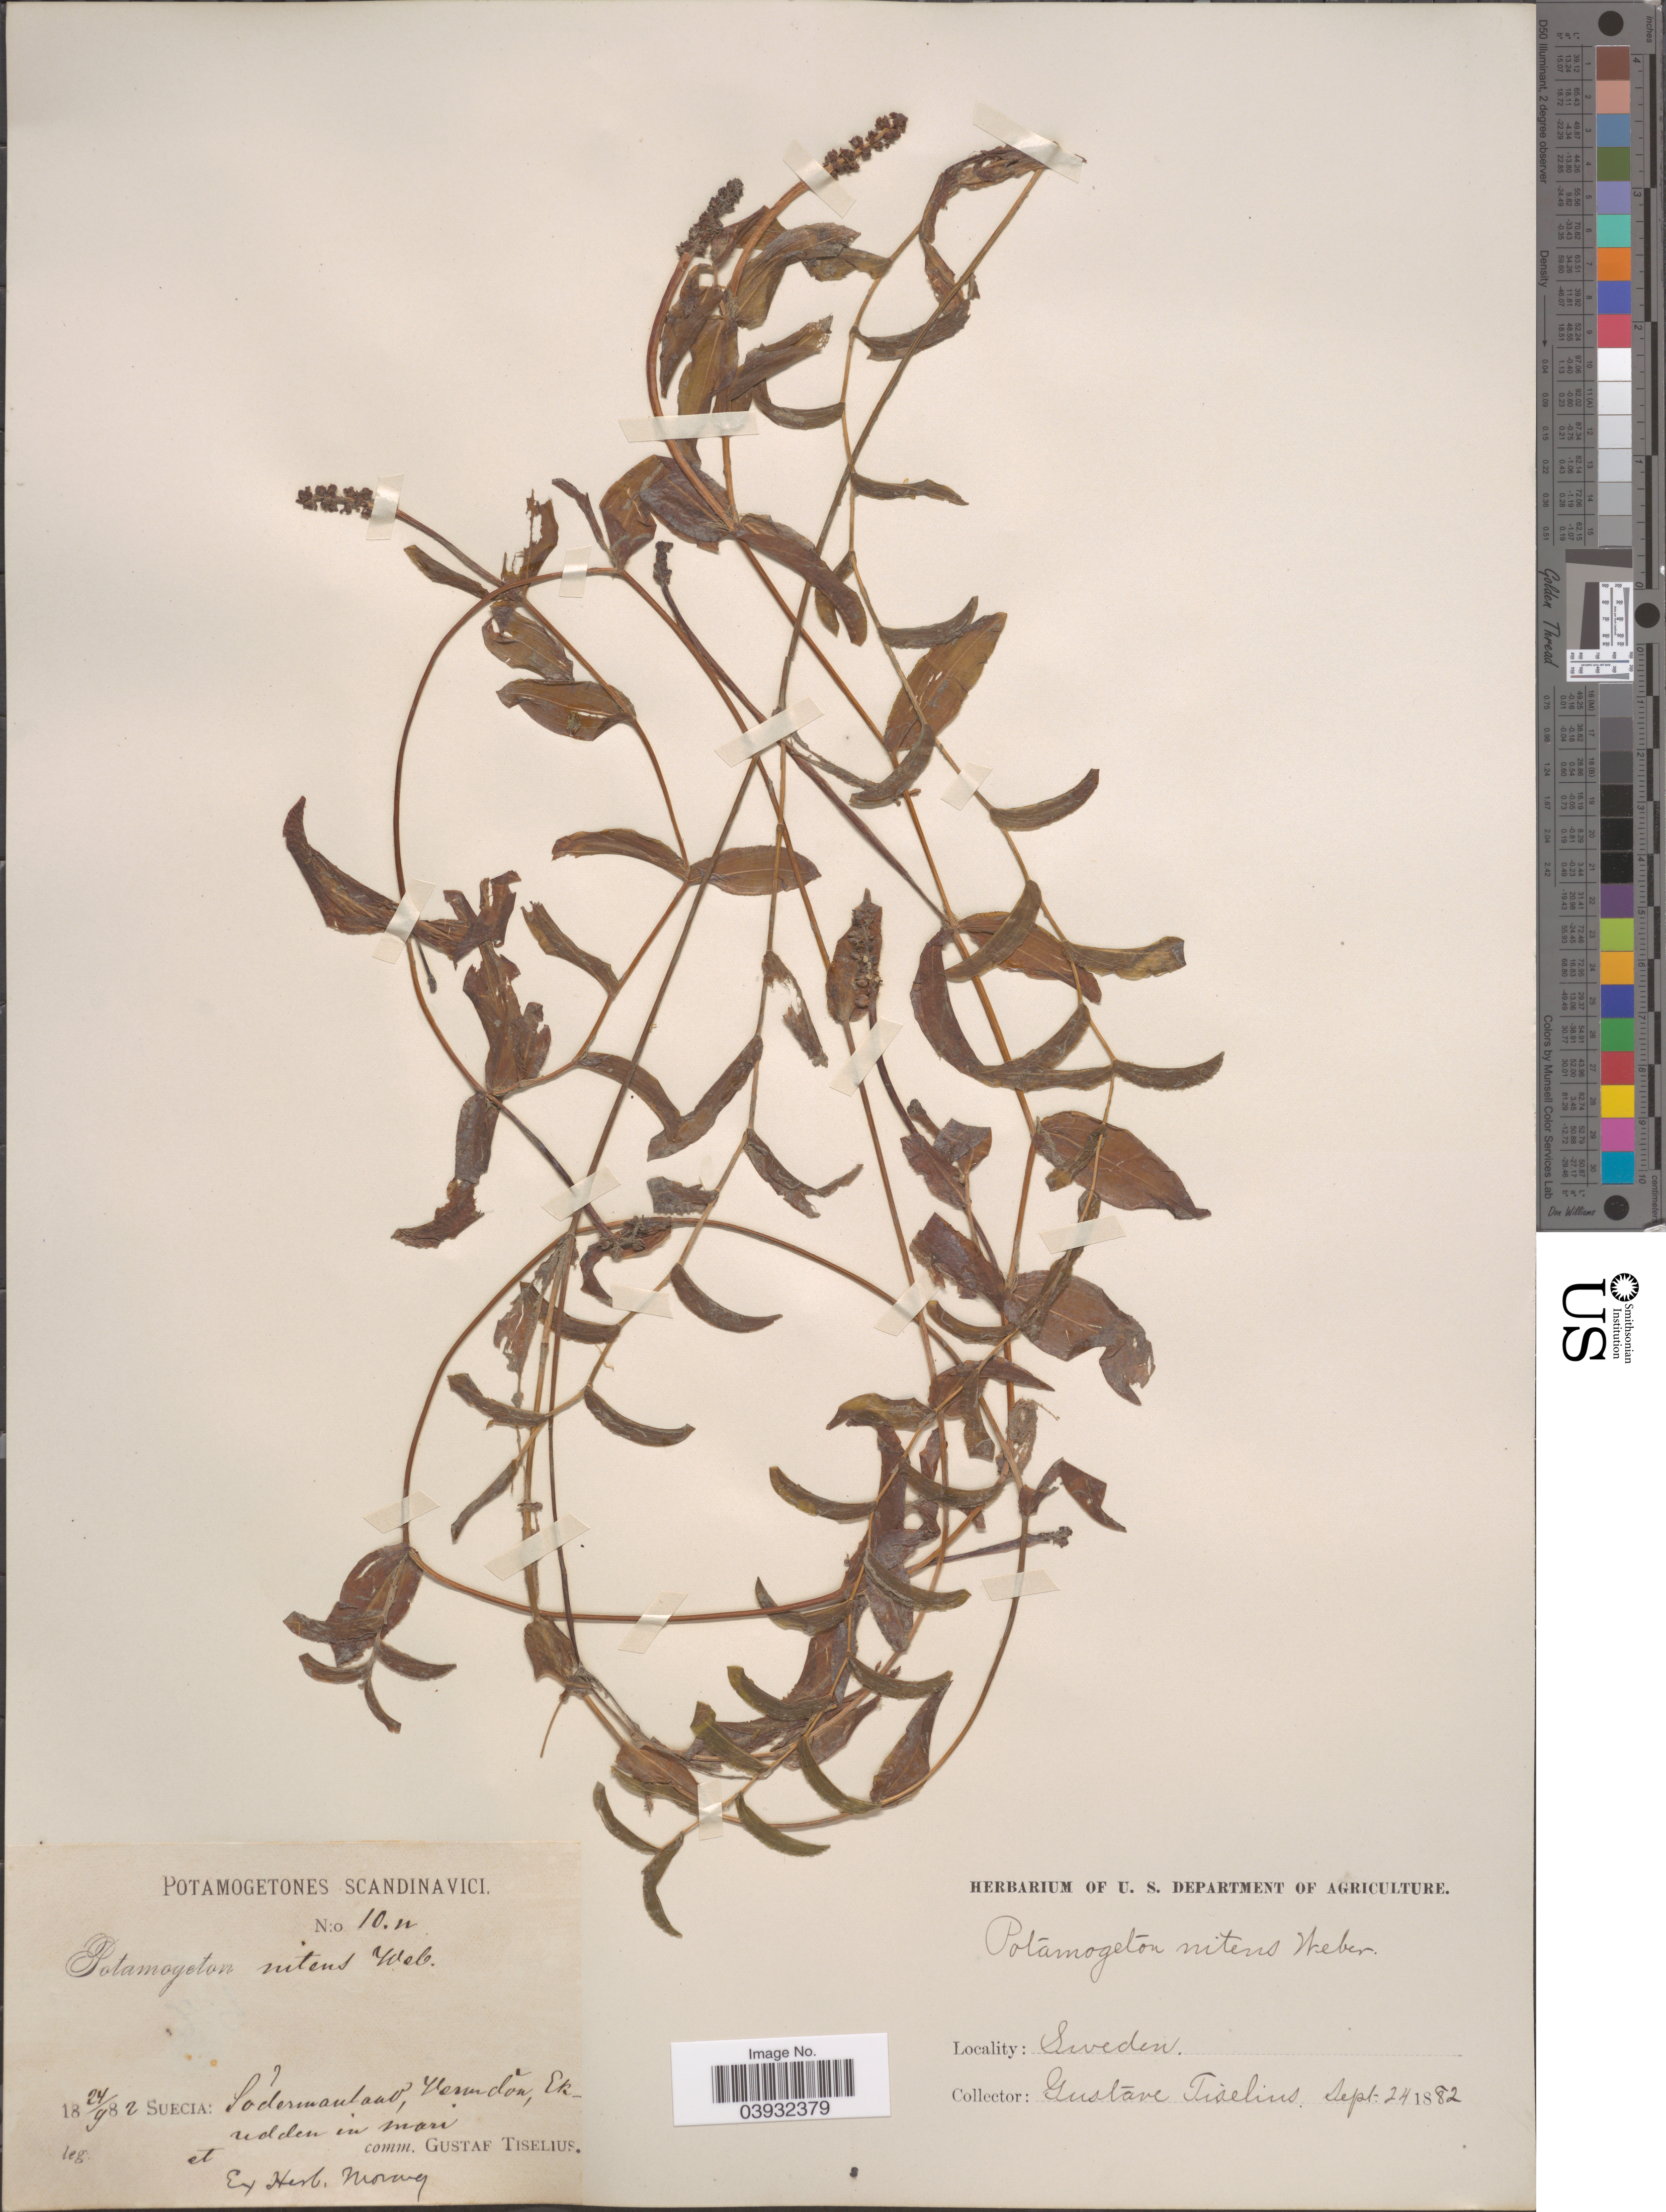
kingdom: Plantae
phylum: Tracheophyta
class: Liliopsida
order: Alismatales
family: Potamogetonaceae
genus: Potamogeton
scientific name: Potamogeton nitens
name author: Willd. ex Cham. & Schltdl.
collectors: G. Tiselius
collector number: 10n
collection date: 1882-09-24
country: Sweden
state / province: Sodermanland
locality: Suecia: Sõdermanland, Vermdon [interpreted], Ek-udden [interpreted] in mari.